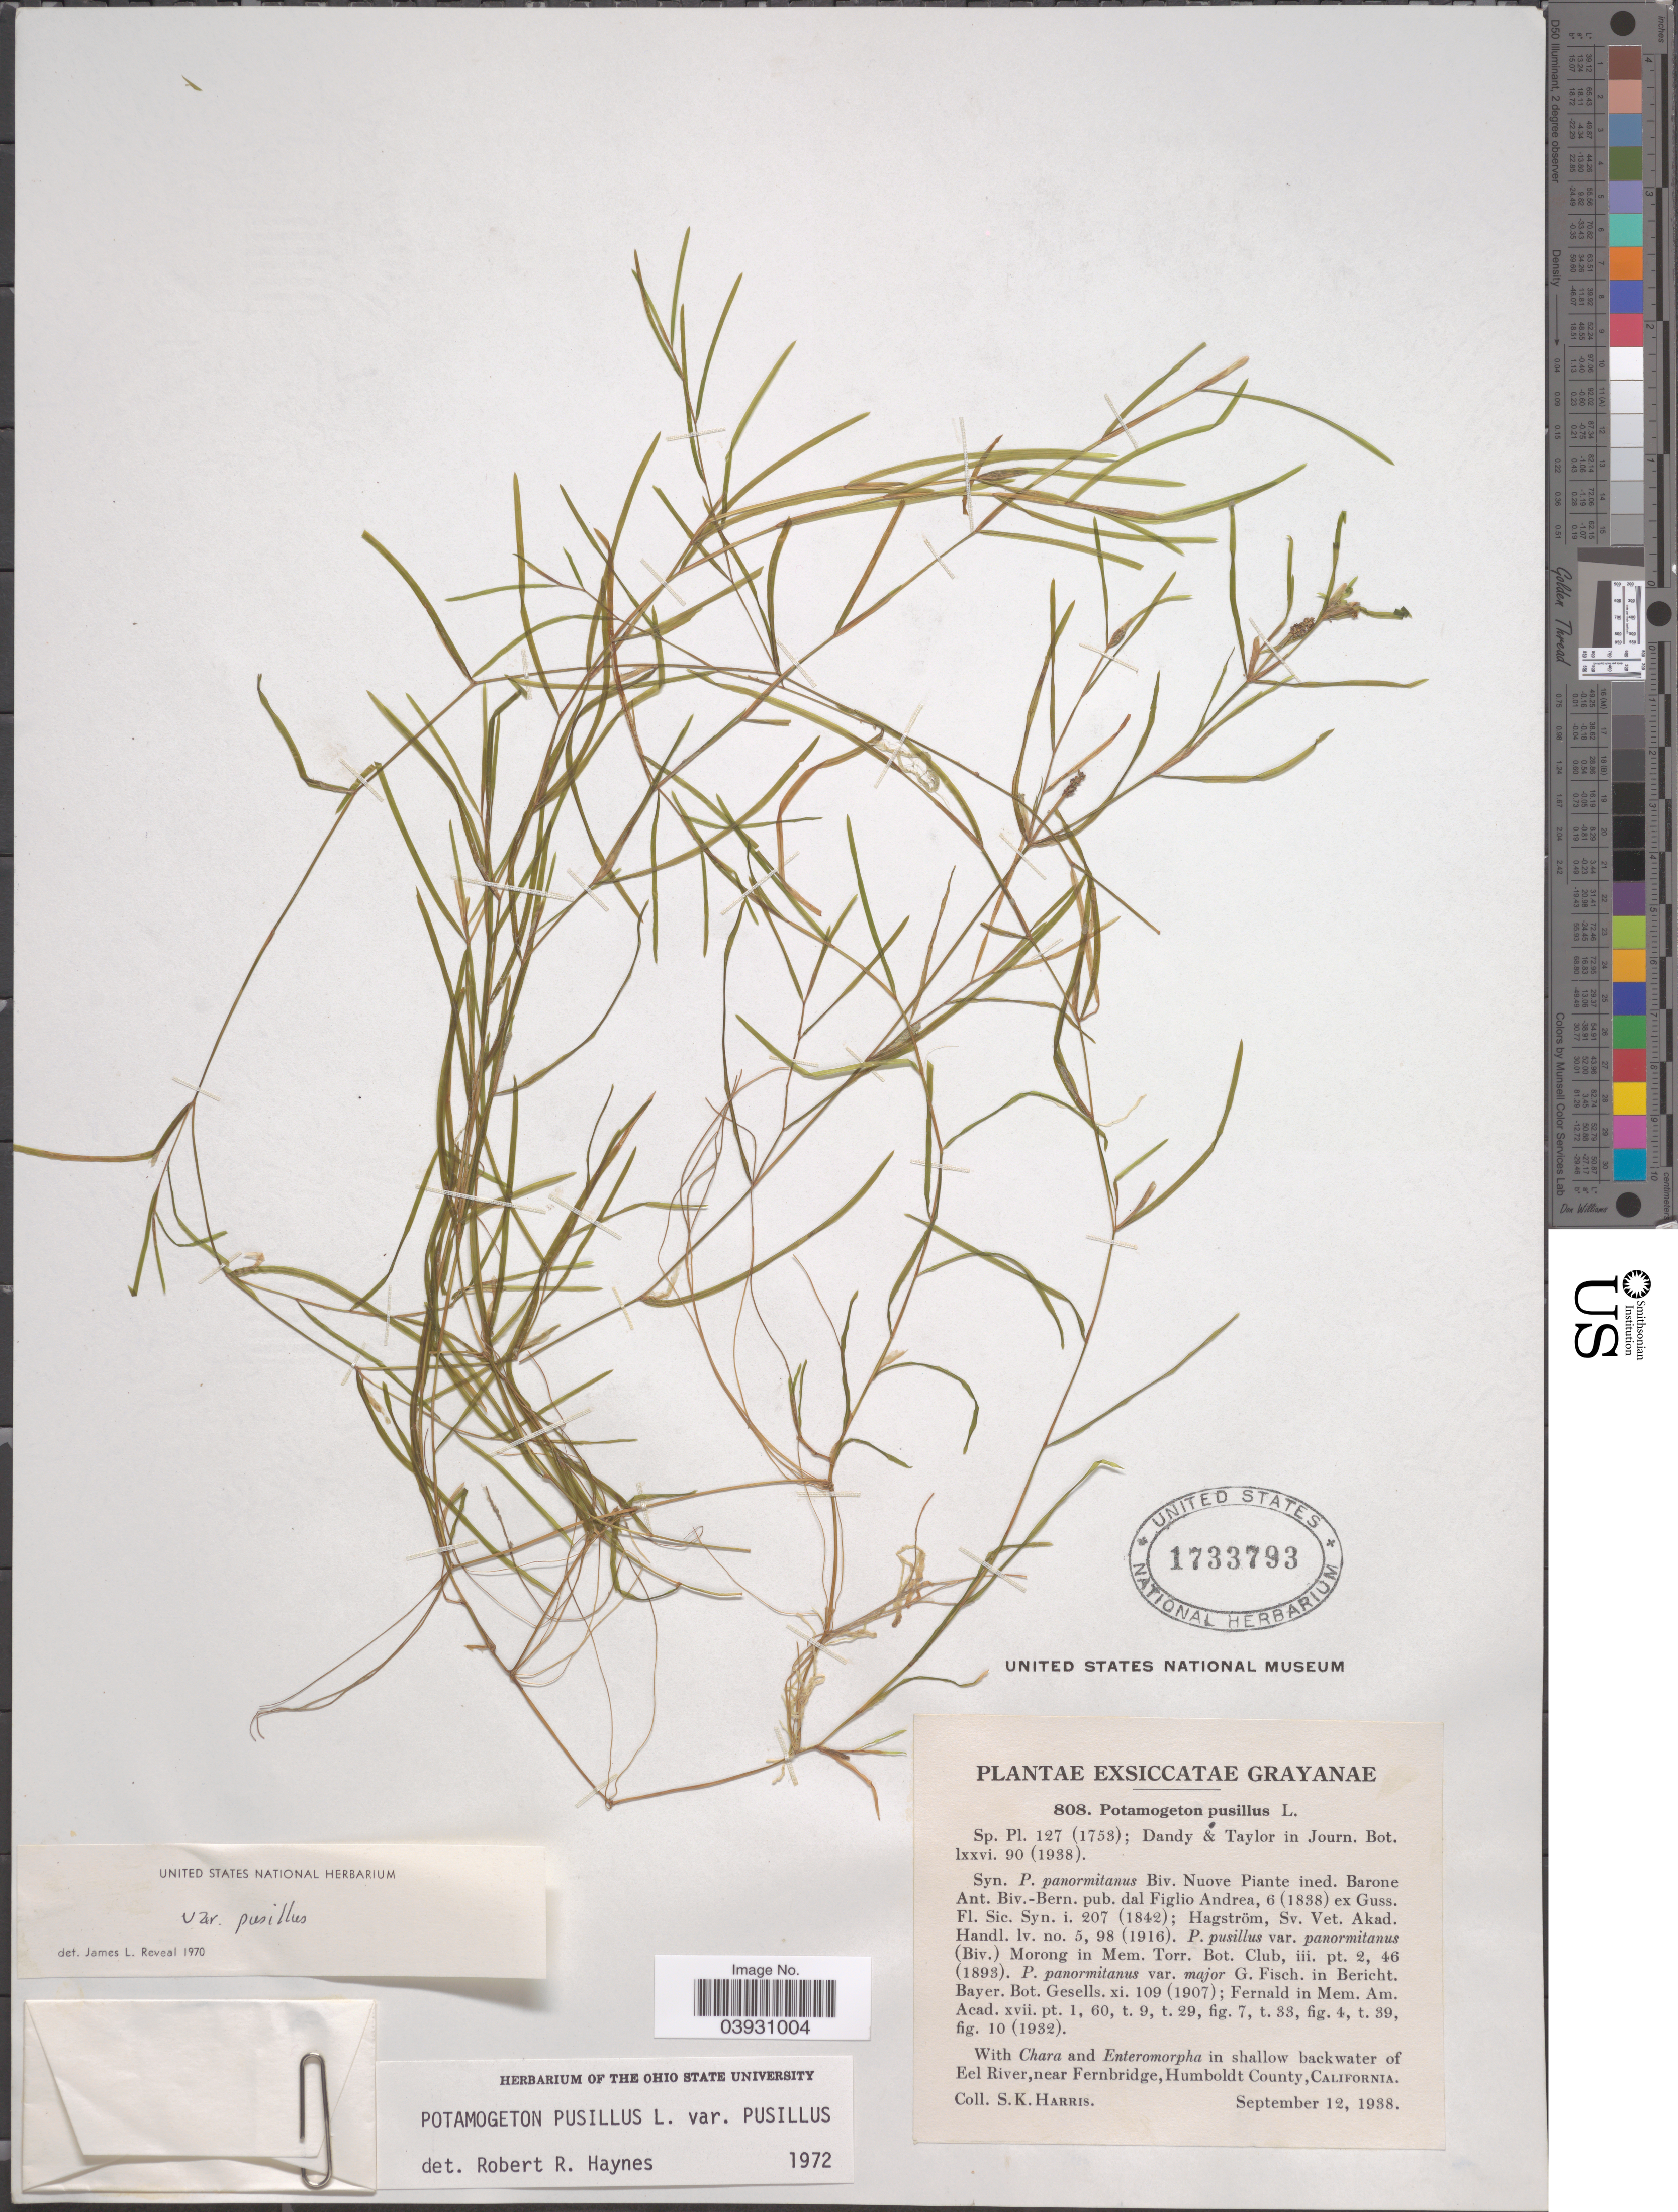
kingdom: Plantae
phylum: Tracheophyta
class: Liliopsida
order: Alismatales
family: Potamogetonaceae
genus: Potamogeton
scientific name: Potamogeton pusillus var. pusillus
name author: L.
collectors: S. K. Harris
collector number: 808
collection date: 1938-09-12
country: United States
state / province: California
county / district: Humboldt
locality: In shallow backwater of Eel River, near Fernbridge, Humboldt County.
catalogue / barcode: US 1733793